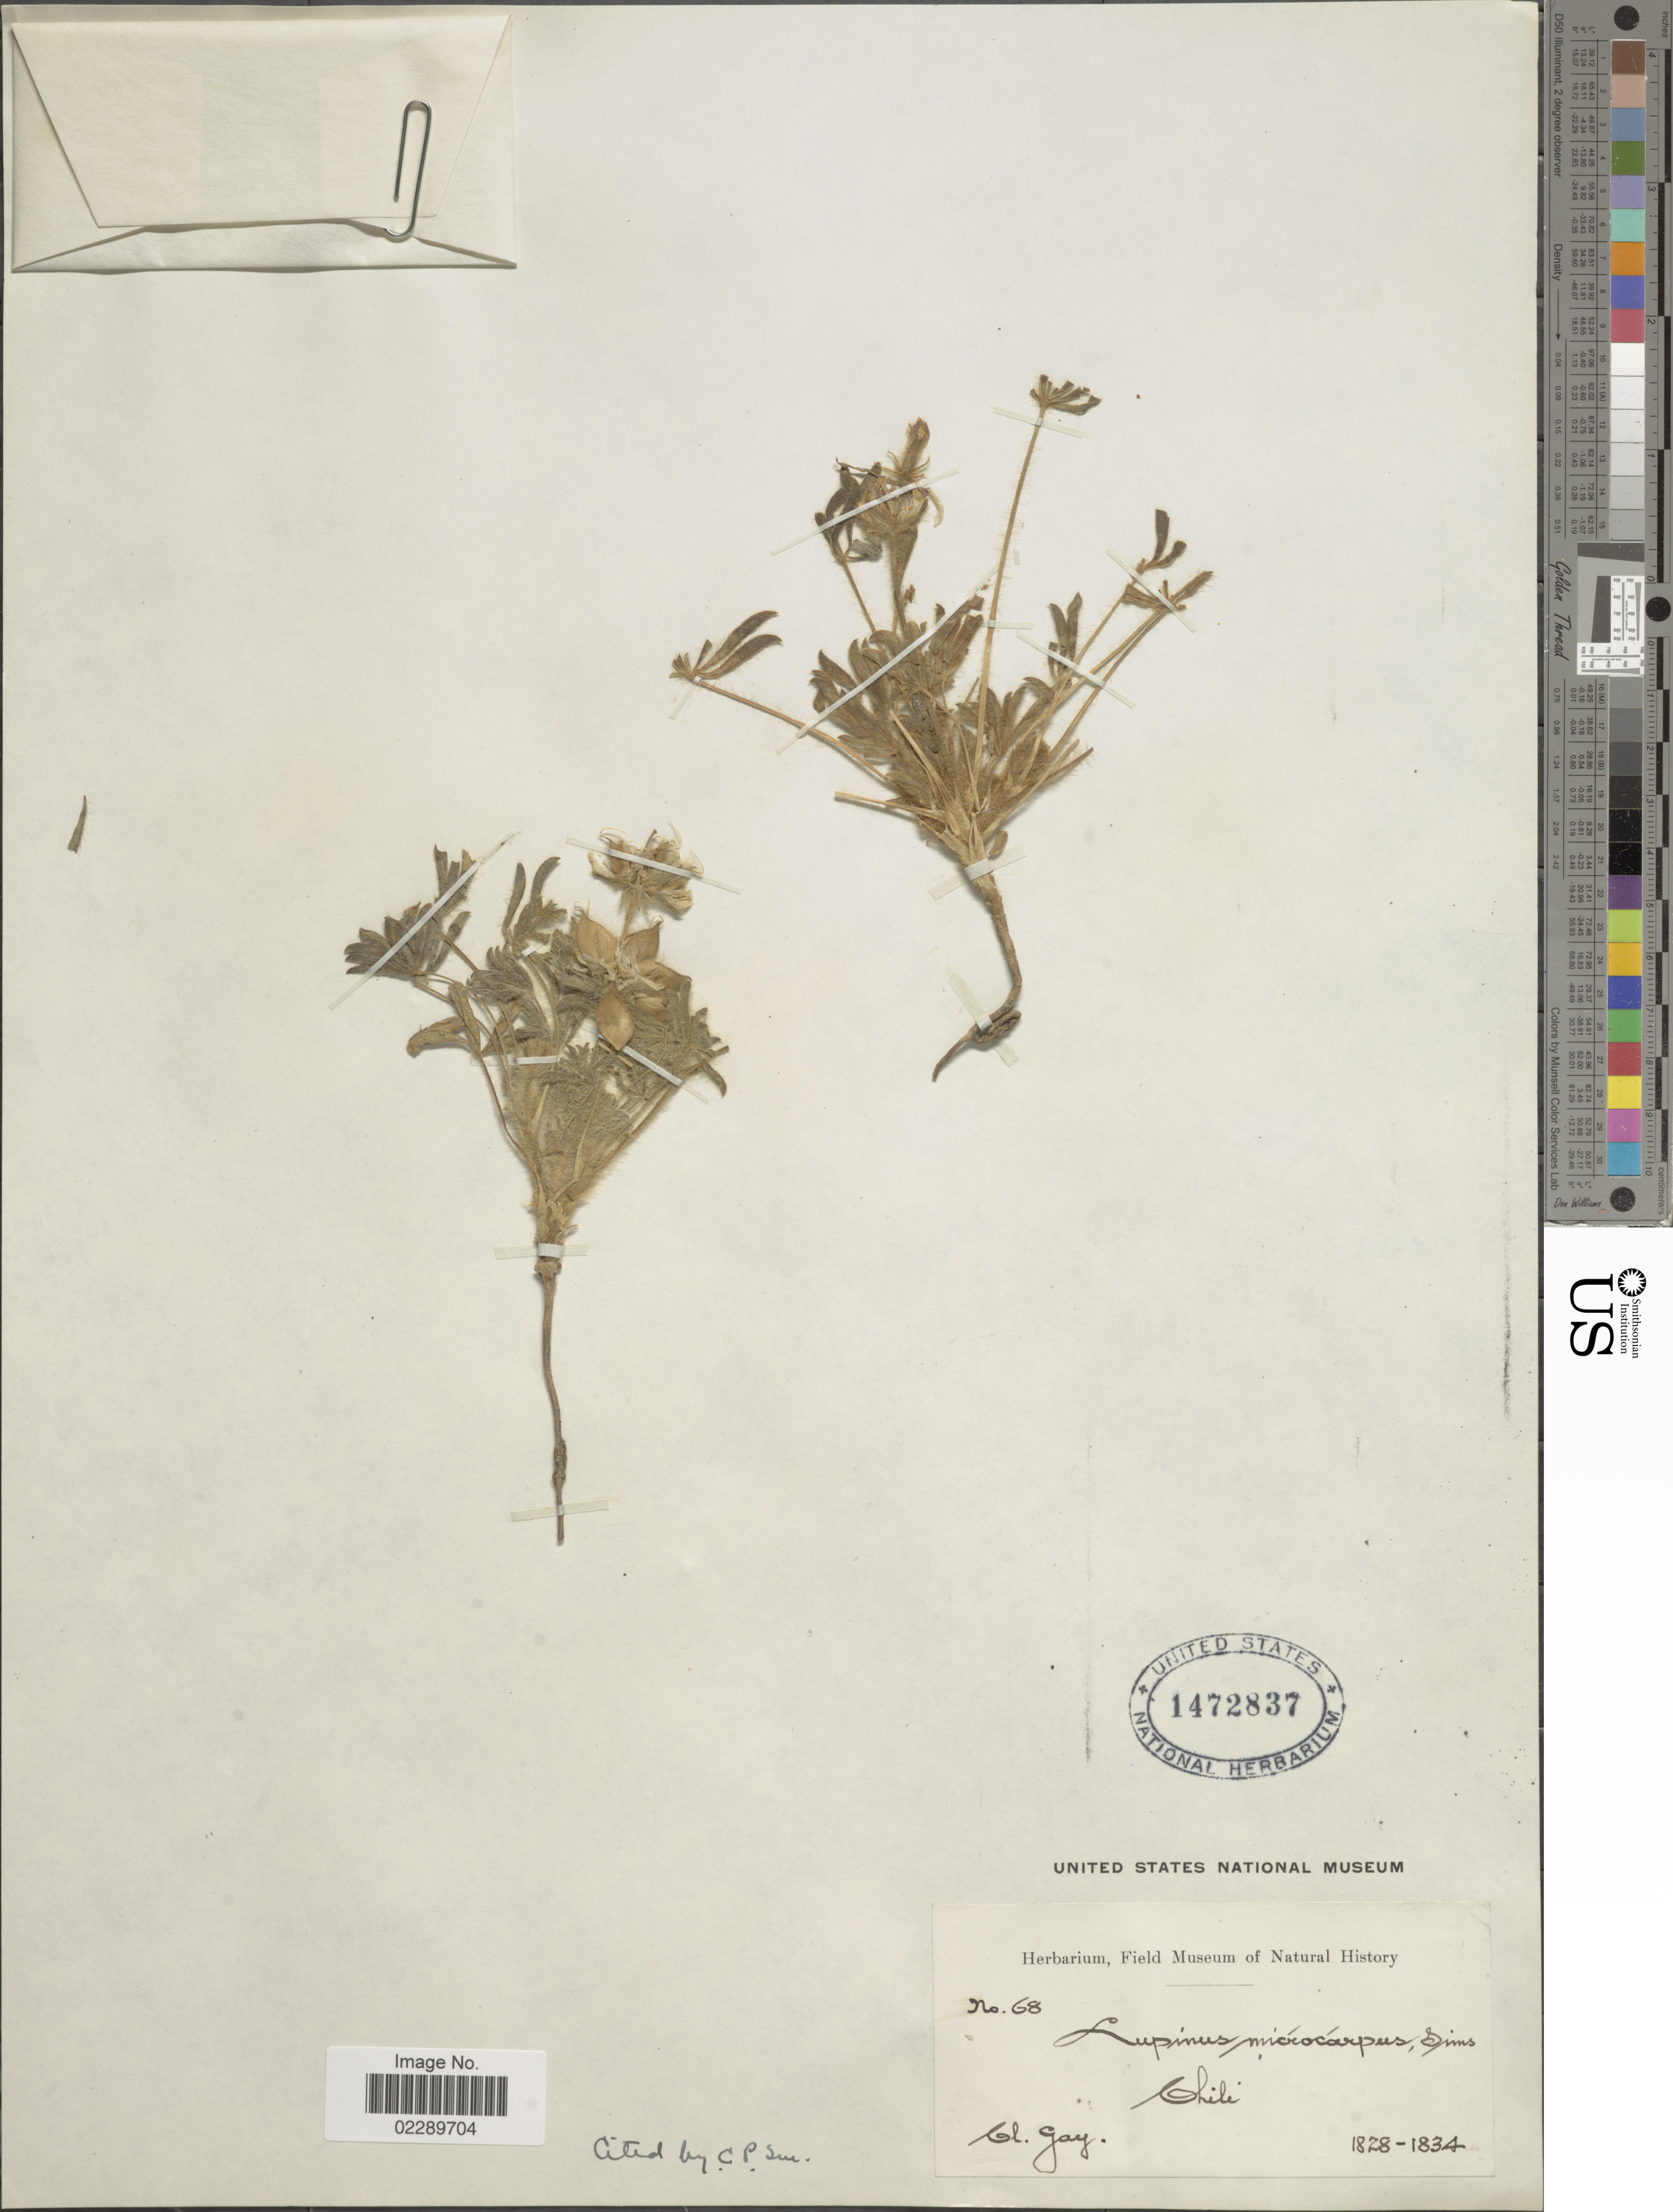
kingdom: Plantae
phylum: Tracheophyta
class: Magnoliopsida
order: Fabales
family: Fabaceae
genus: Lupinus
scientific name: Lupinus microcarpus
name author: Sims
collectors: -- Gay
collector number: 68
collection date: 1828/1834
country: Chile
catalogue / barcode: US 1472837